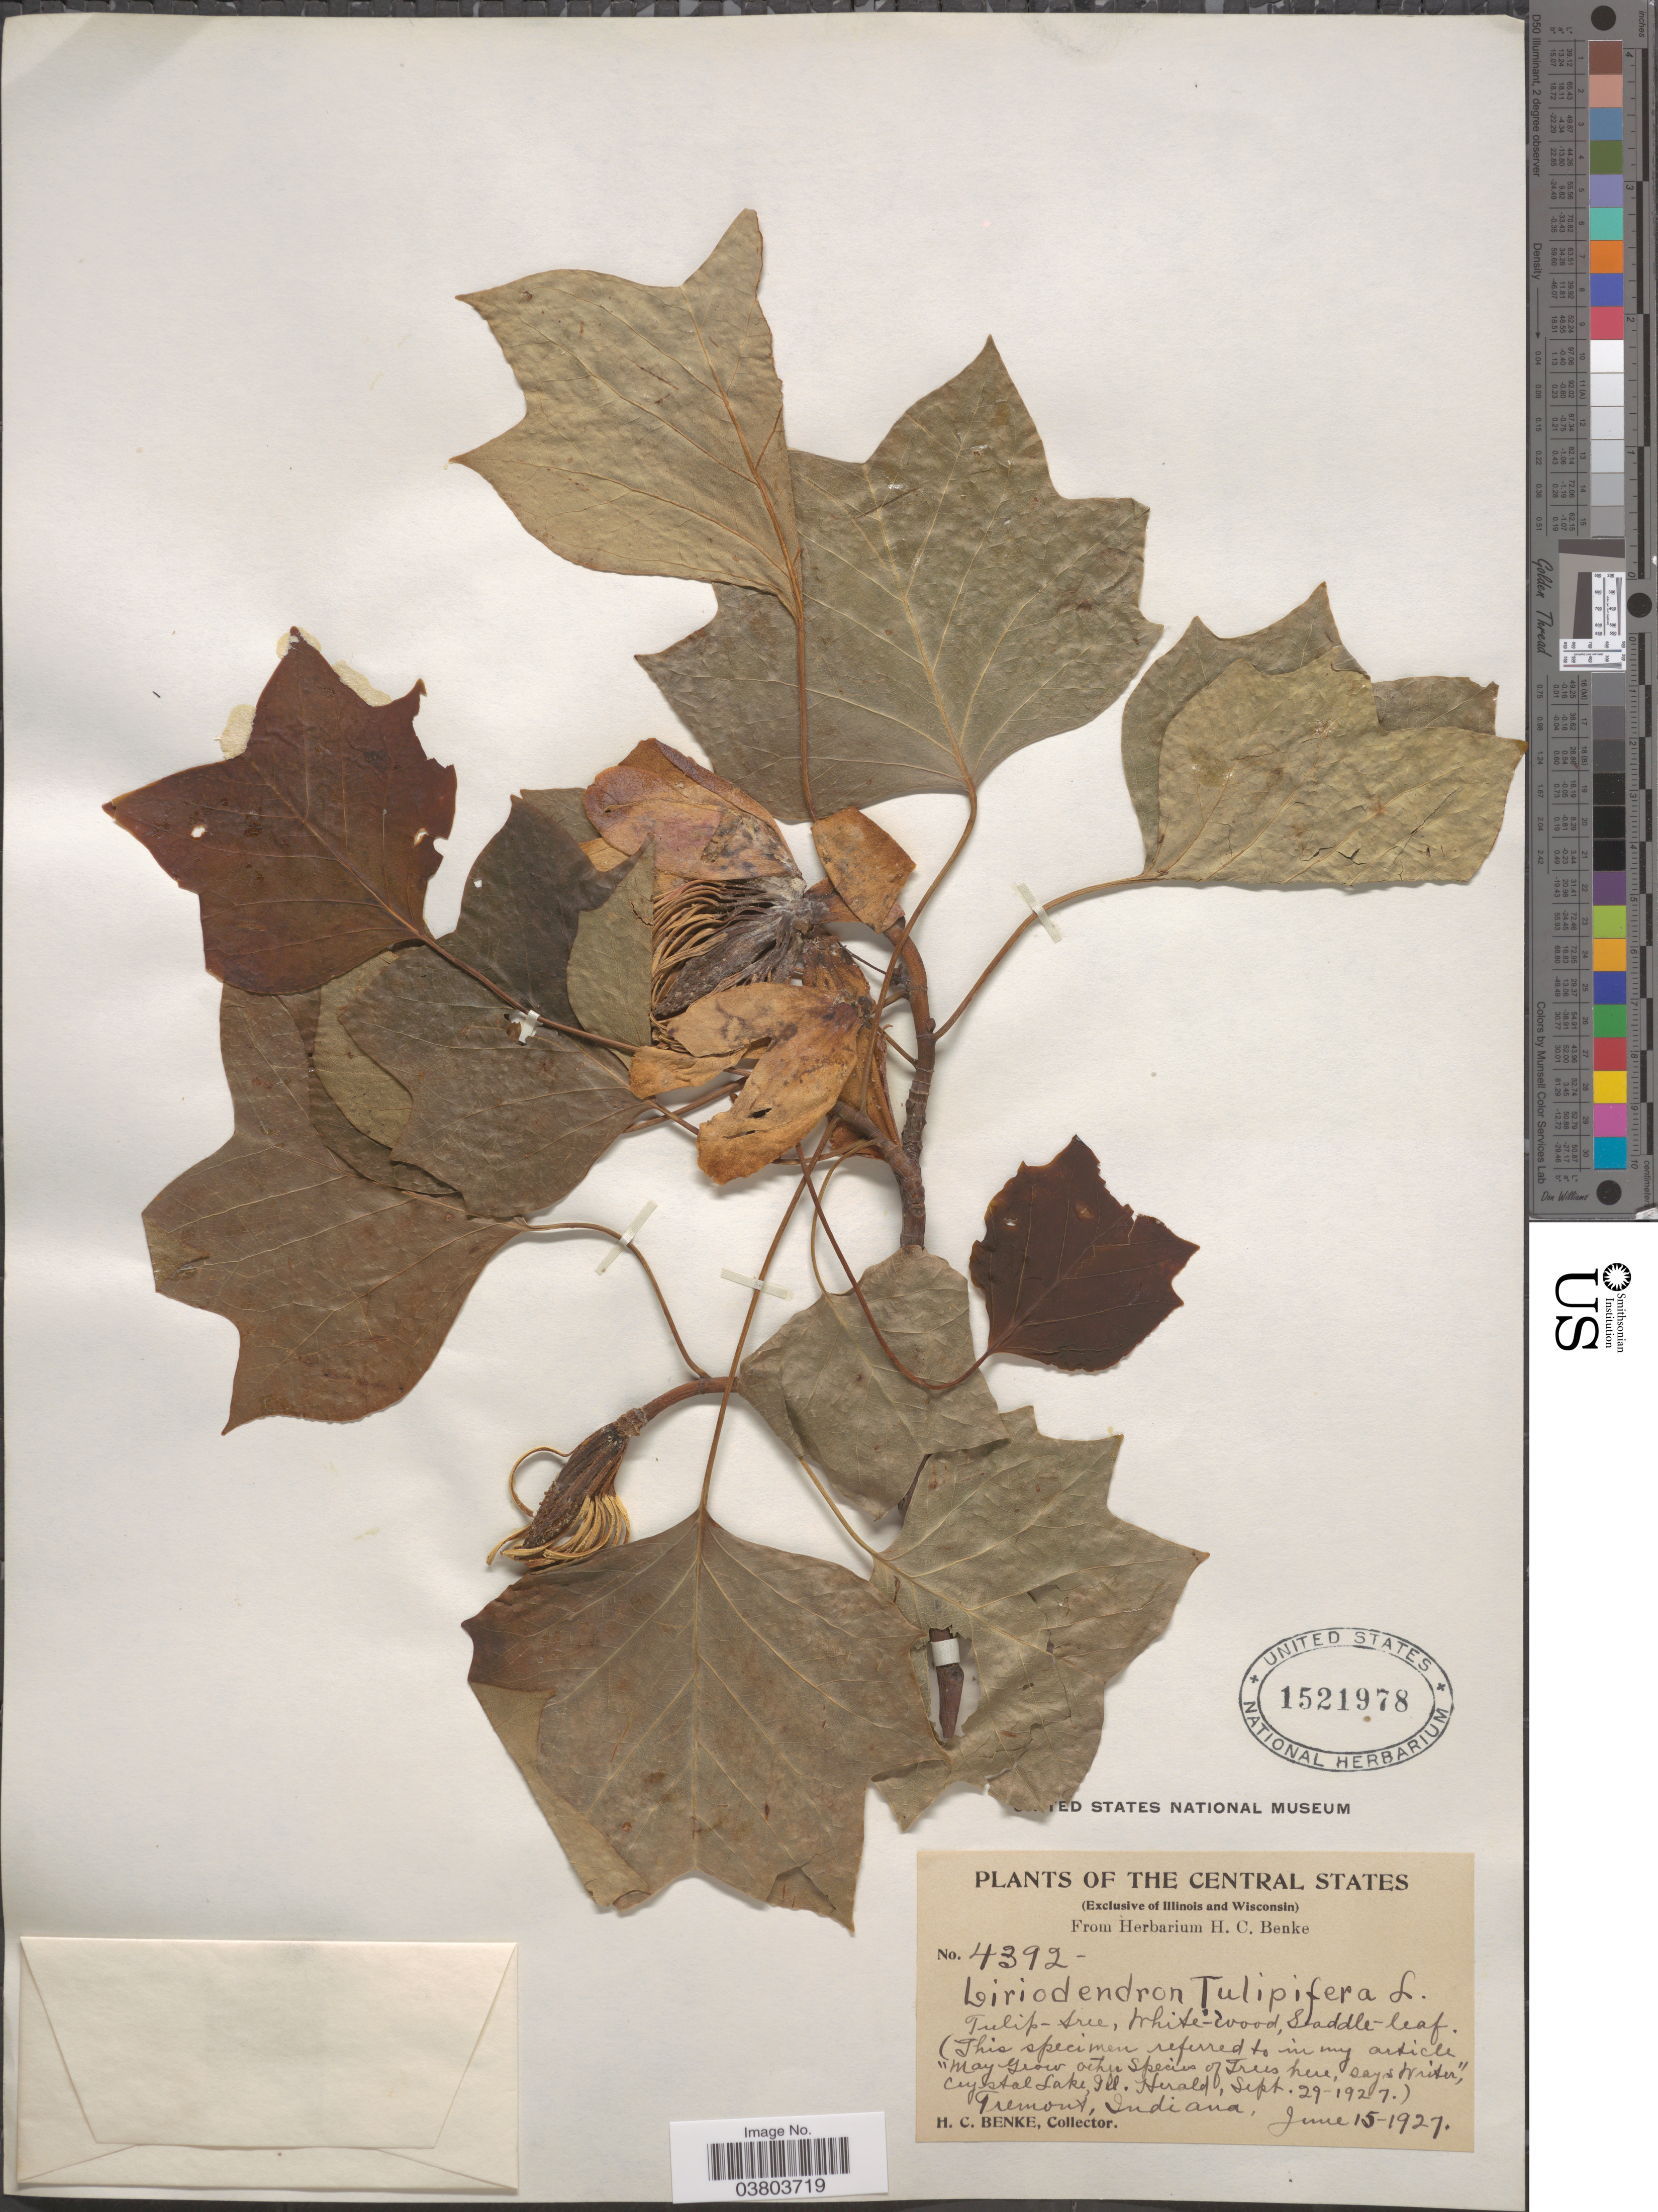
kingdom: Plantae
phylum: Tracheophyta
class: Magnoliopsida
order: Magnoliales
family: Magnoliaceae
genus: Liriodendron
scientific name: Liriodendron tulipifera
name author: L.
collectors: H. Benke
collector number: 4392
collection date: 1927-06-15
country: United States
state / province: Indiana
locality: The Central States. Tremont.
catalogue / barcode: US 1521978